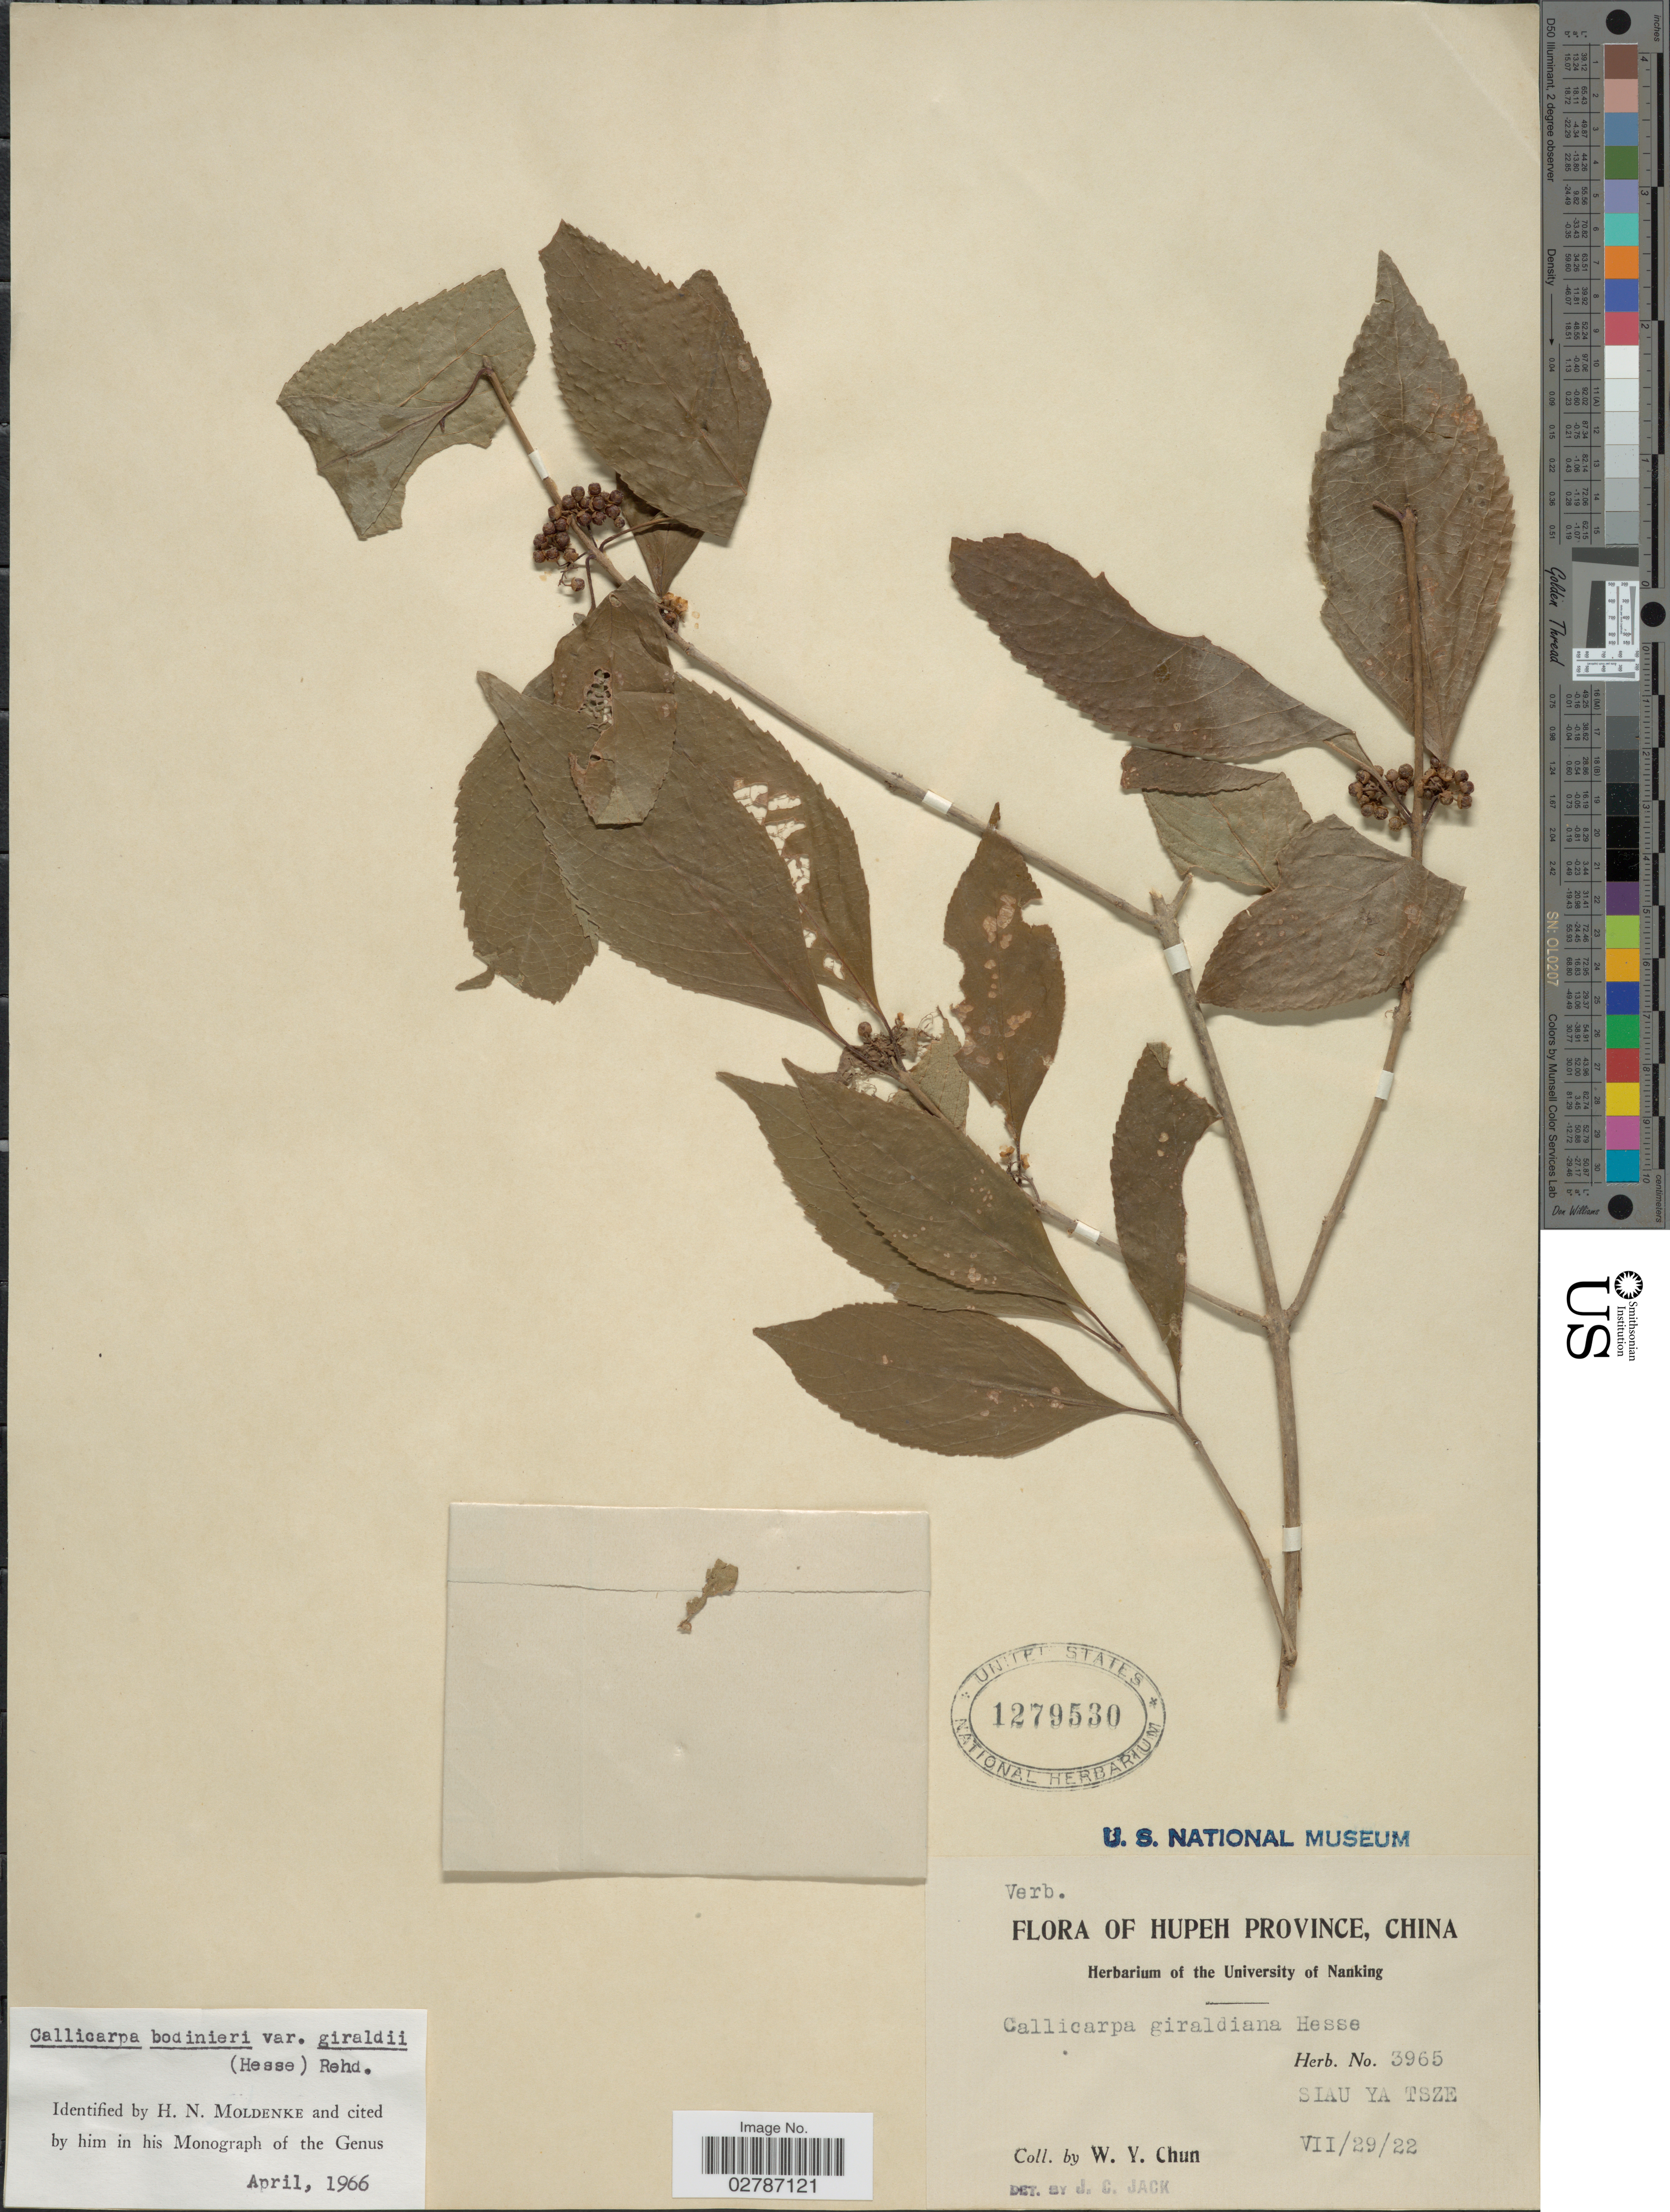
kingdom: Plantae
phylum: Tracheophyta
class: Magnoliopsida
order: Lamiales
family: Lamiaceae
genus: Callicarpa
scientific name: Callicarpa bodinieri var. giraldii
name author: (Hesse ex Rehder) Rehder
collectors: W. Y. Chun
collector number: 3965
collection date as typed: Transcribed d/m/y: 29/7/22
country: China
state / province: Hubei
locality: Hupeh Province. Siau Ya Tsze.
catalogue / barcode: US 1279530